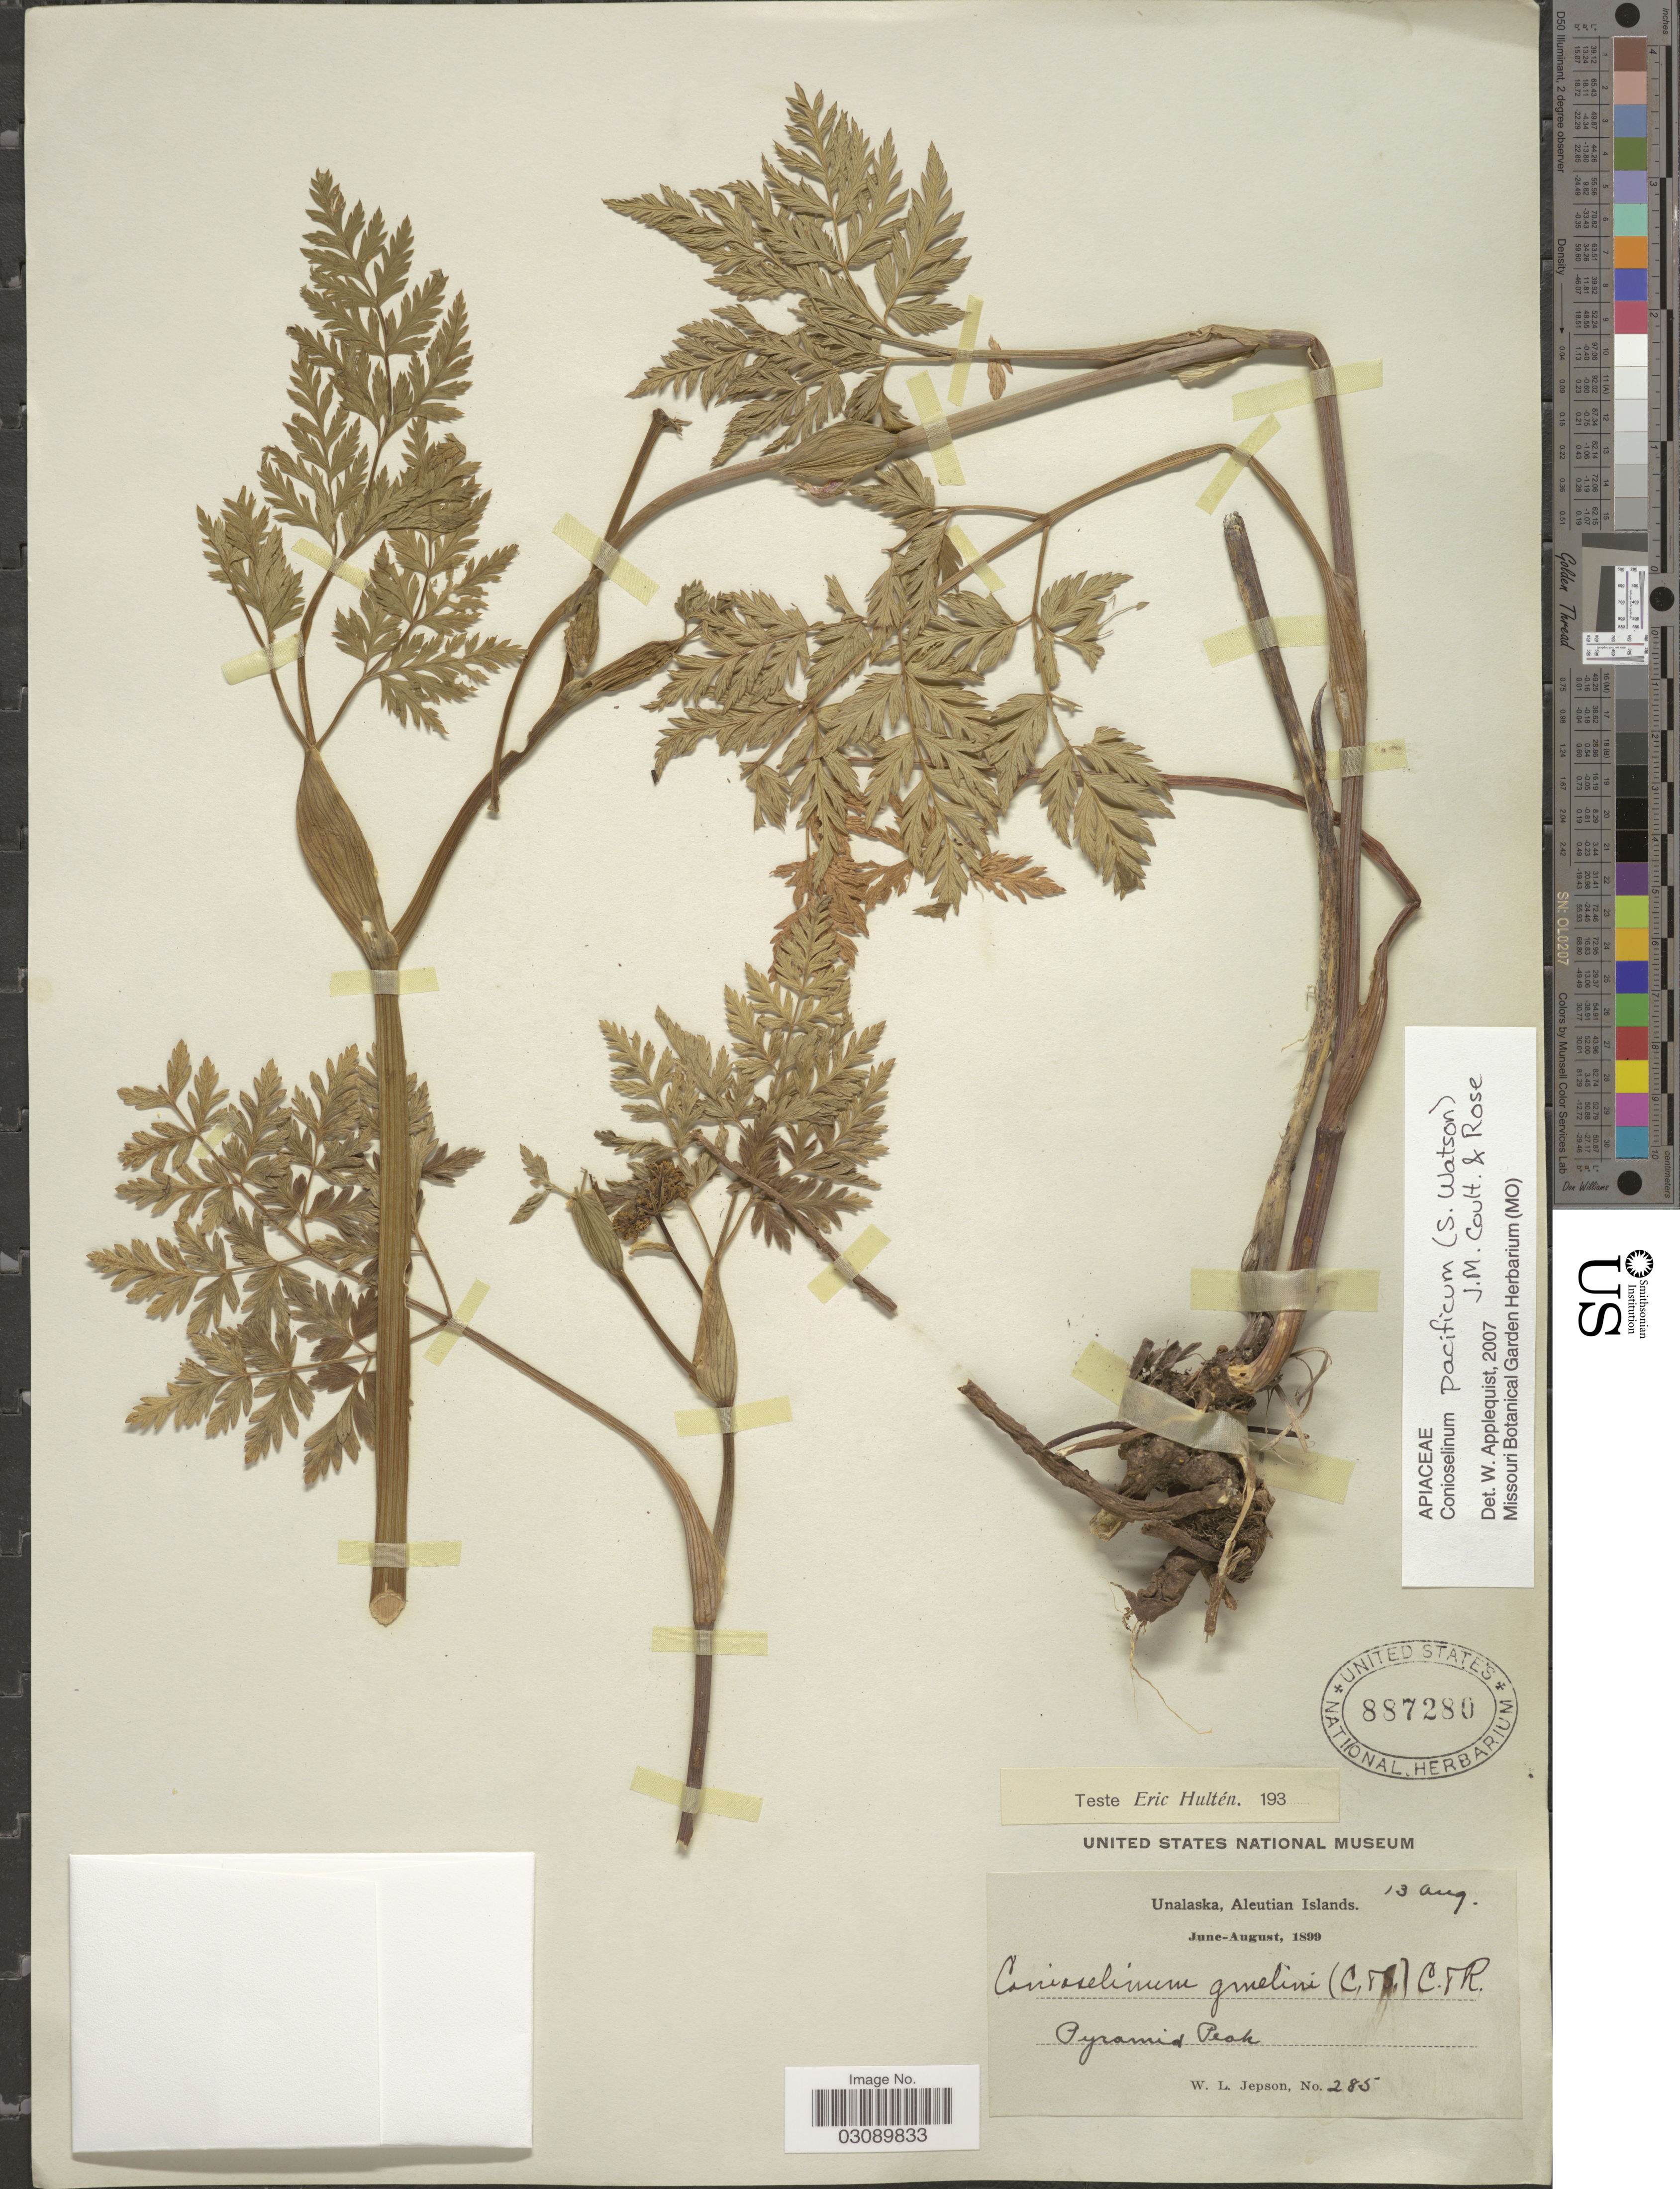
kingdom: Plantae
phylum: Tracheophyta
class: Magnoliopsida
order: Apiales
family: Apiaceae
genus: Conioselinum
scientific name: Conioselinum pacificum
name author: (S. Watson) J.M. Coult. & Rose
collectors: W. L. Jepson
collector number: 285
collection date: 1899-08-13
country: United States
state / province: Alaska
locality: Unalaska, Aleutian Islands. Pyramid Peak.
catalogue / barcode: US 887280